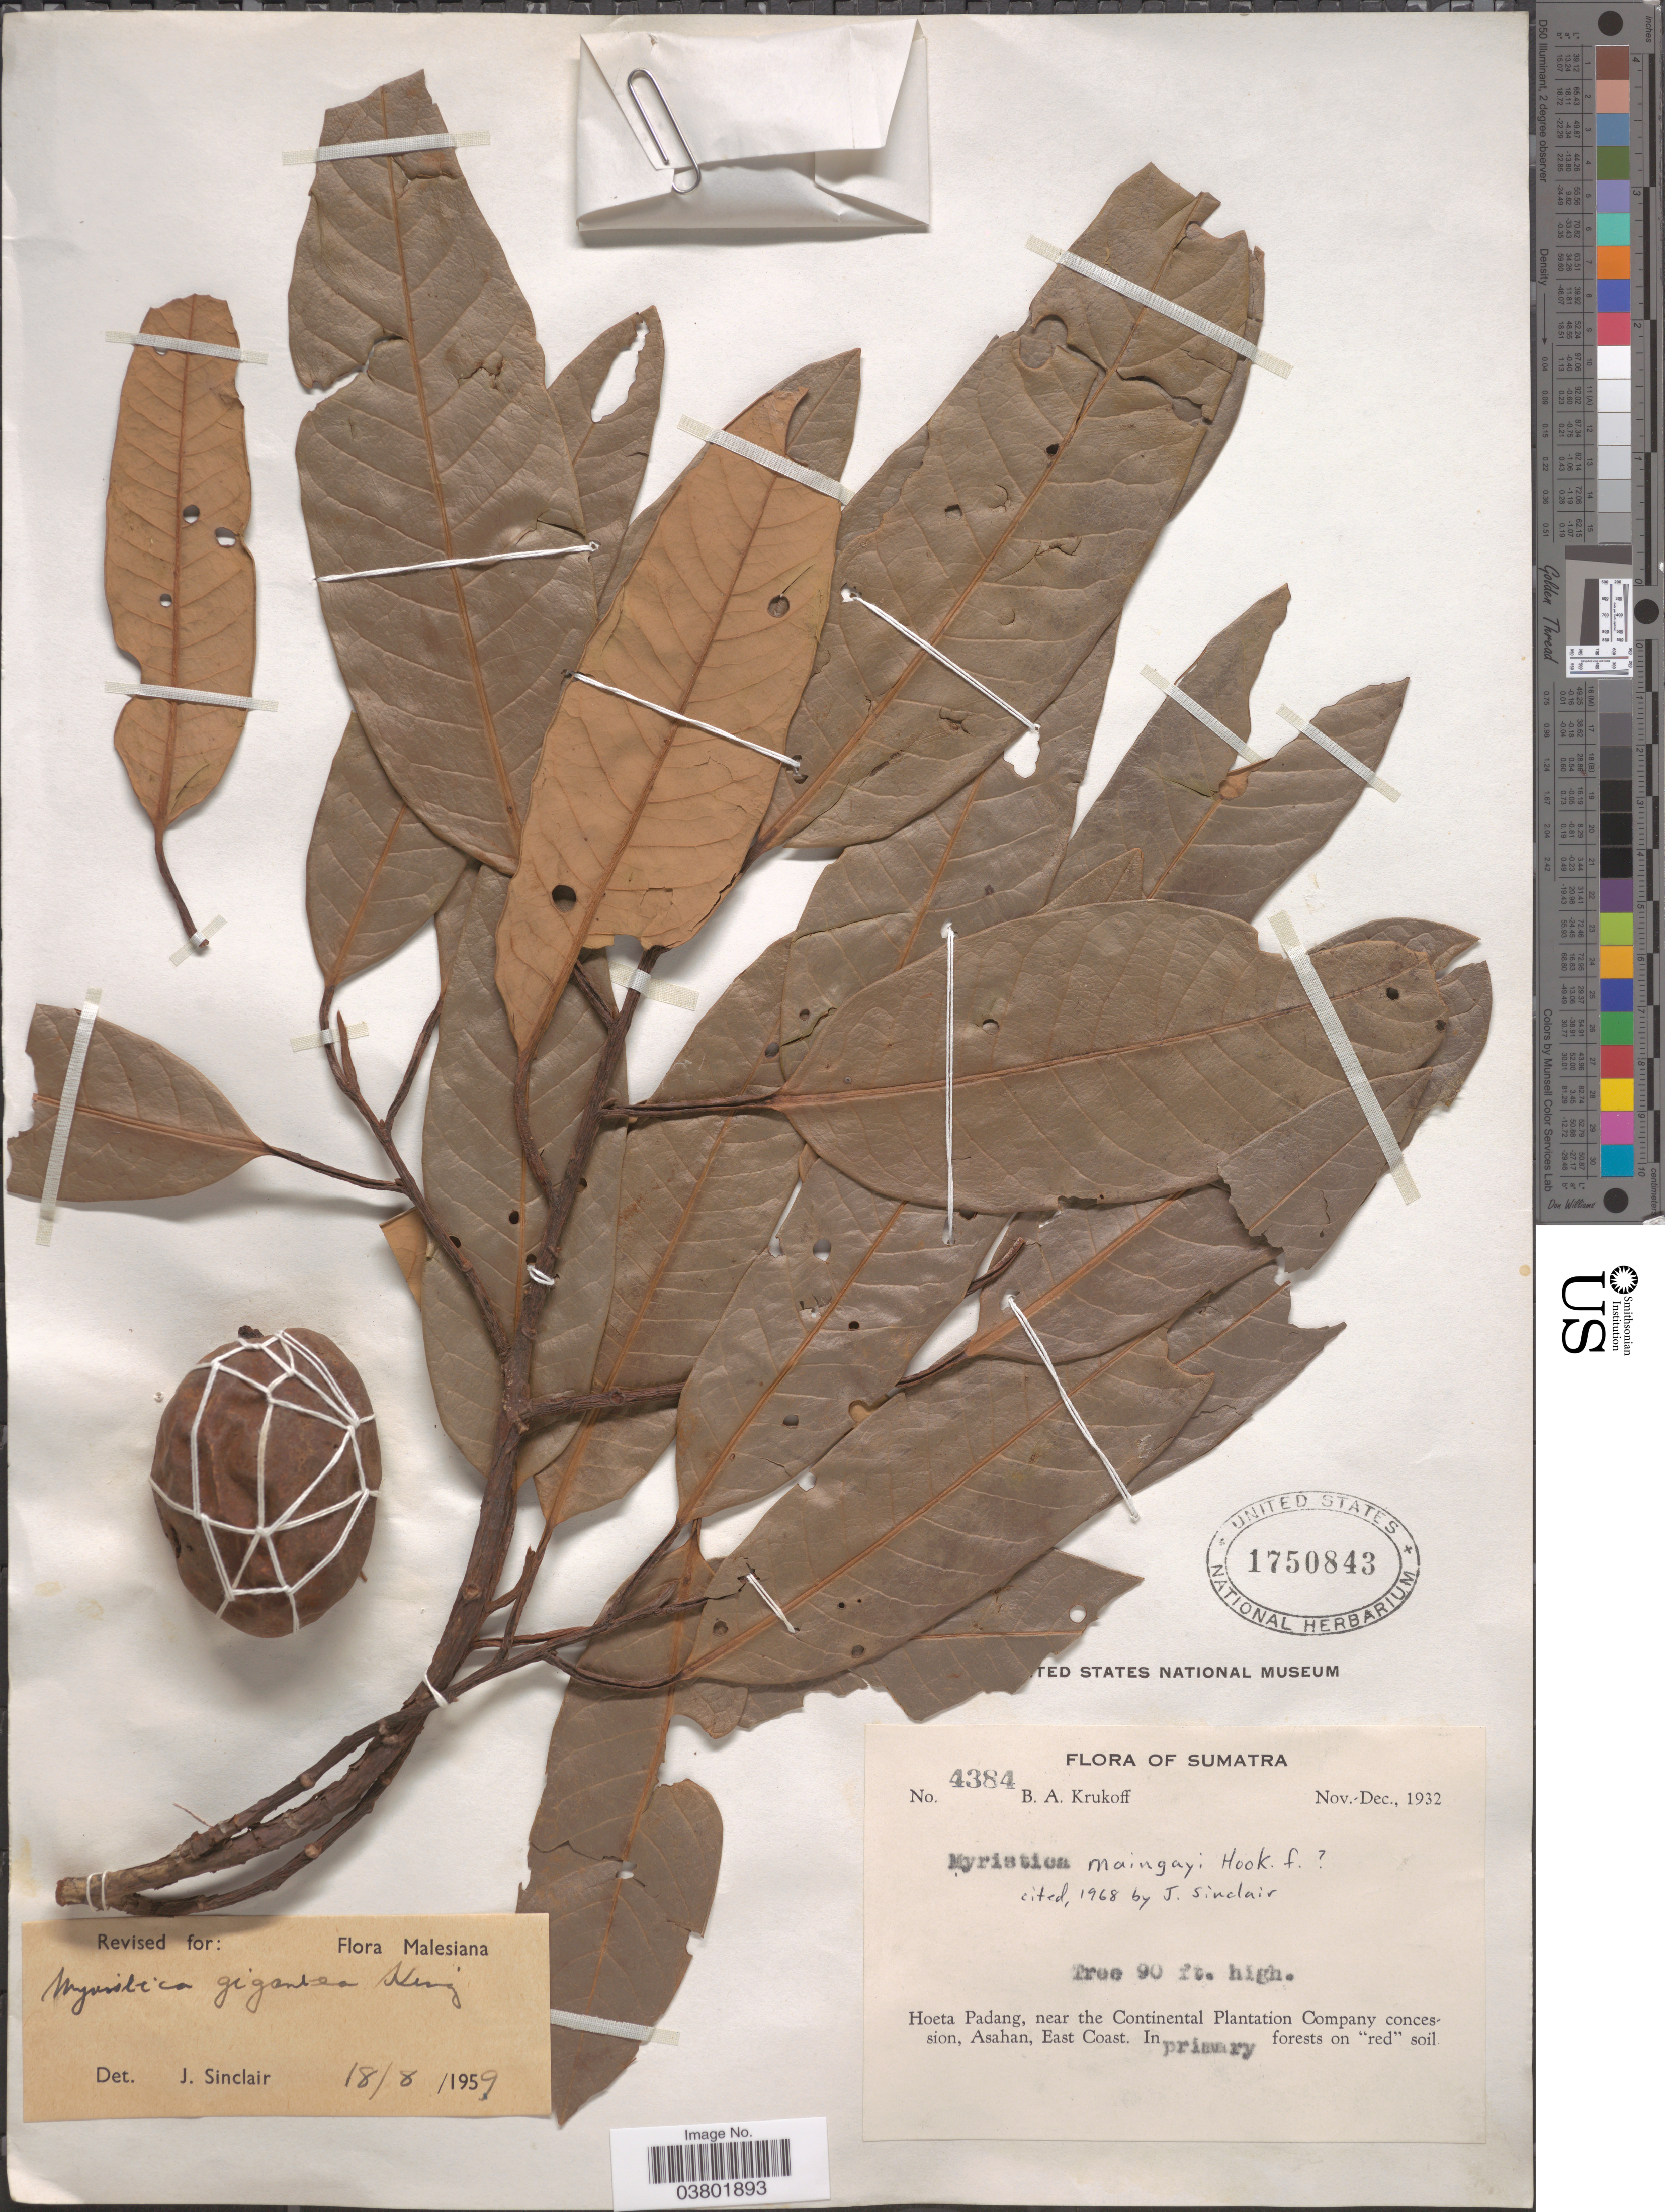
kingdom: Plantae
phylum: Tracheophyta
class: Magnoliopsida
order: Magnoliales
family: Myristicaceae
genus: Myristica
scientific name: Myristica maingayi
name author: Hook. f.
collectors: B. A. Krukoff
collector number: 4384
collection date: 1932-11/1932-12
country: Indonesia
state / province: Sumatra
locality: Hoeta Padang, near the Continental Plantation Company concession, Asahan, East Coast.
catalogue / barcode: US 1750843